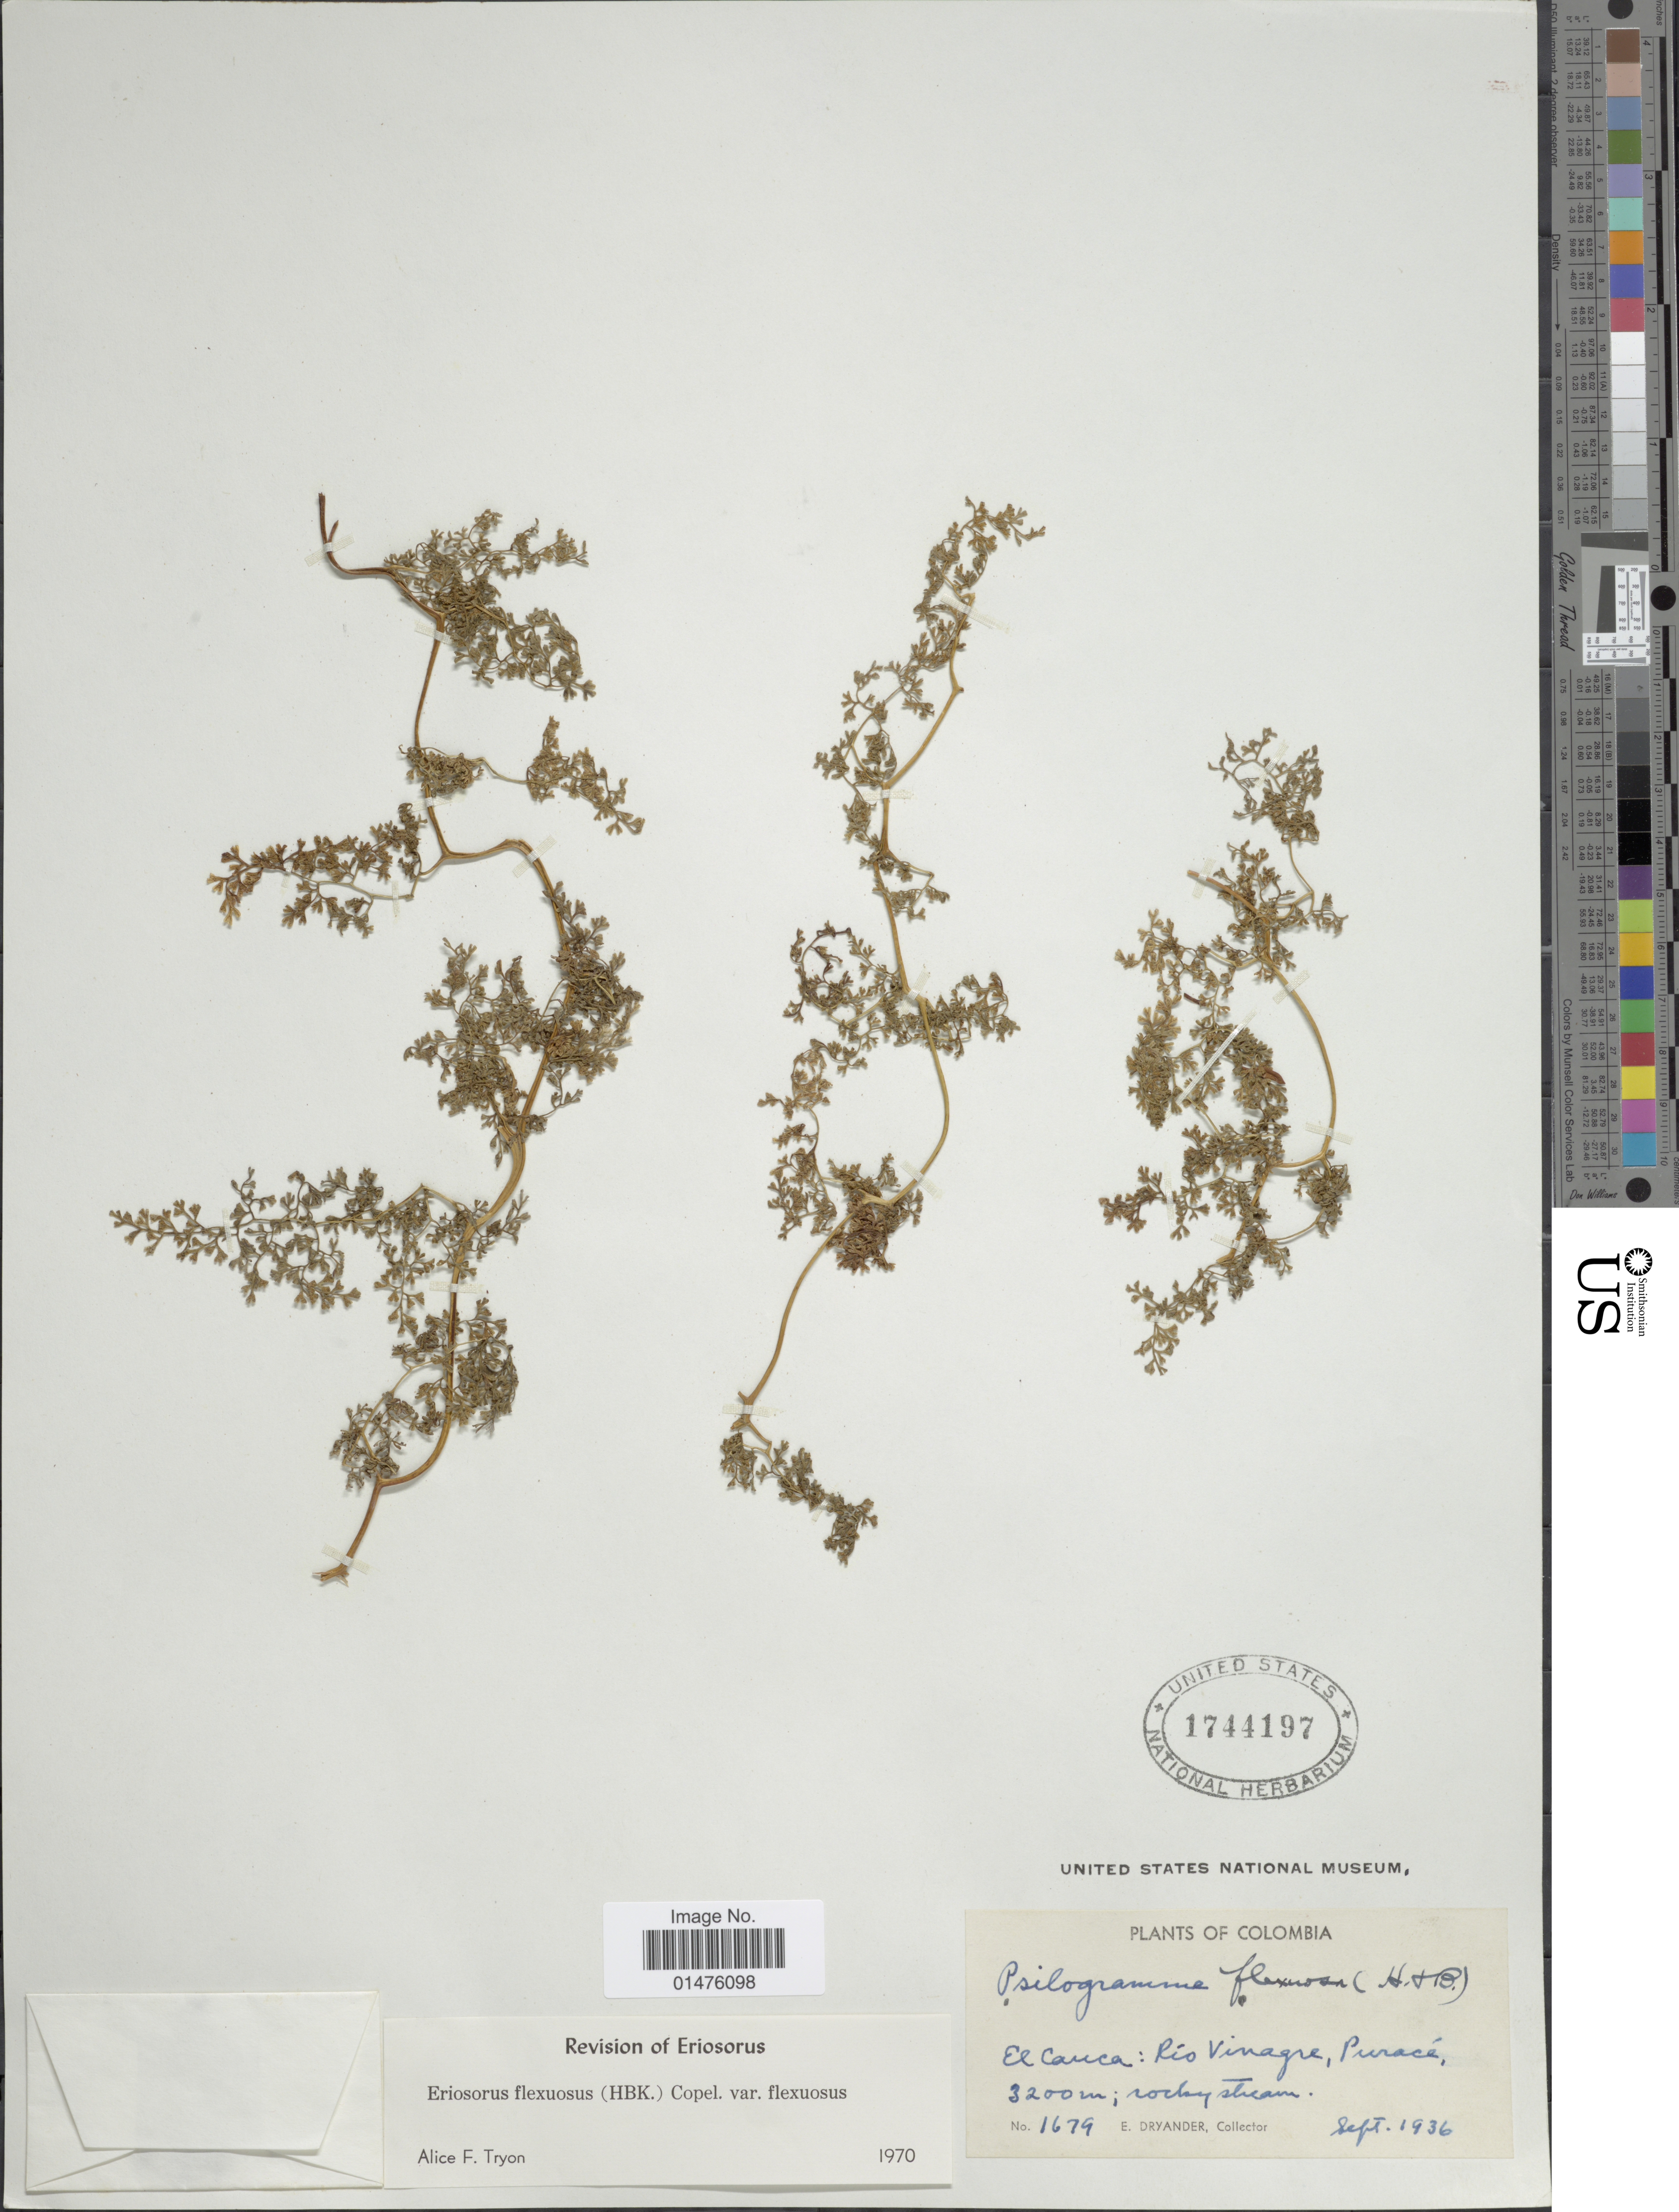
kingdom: Plantae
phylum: Tracheophyta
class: Polypodiopsida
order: Polypodiales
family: Pteridaceae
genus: Jamesonia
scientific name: Jamesonia flexuosa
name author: (Humb. & Bonpl.) Christenh.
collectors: E. Dryander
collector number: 1679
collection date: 1936-09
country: Colombia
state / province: Cauca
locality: El Cauca: Río Vinagre, Puracé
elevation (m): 3200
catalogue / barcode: US 17444197